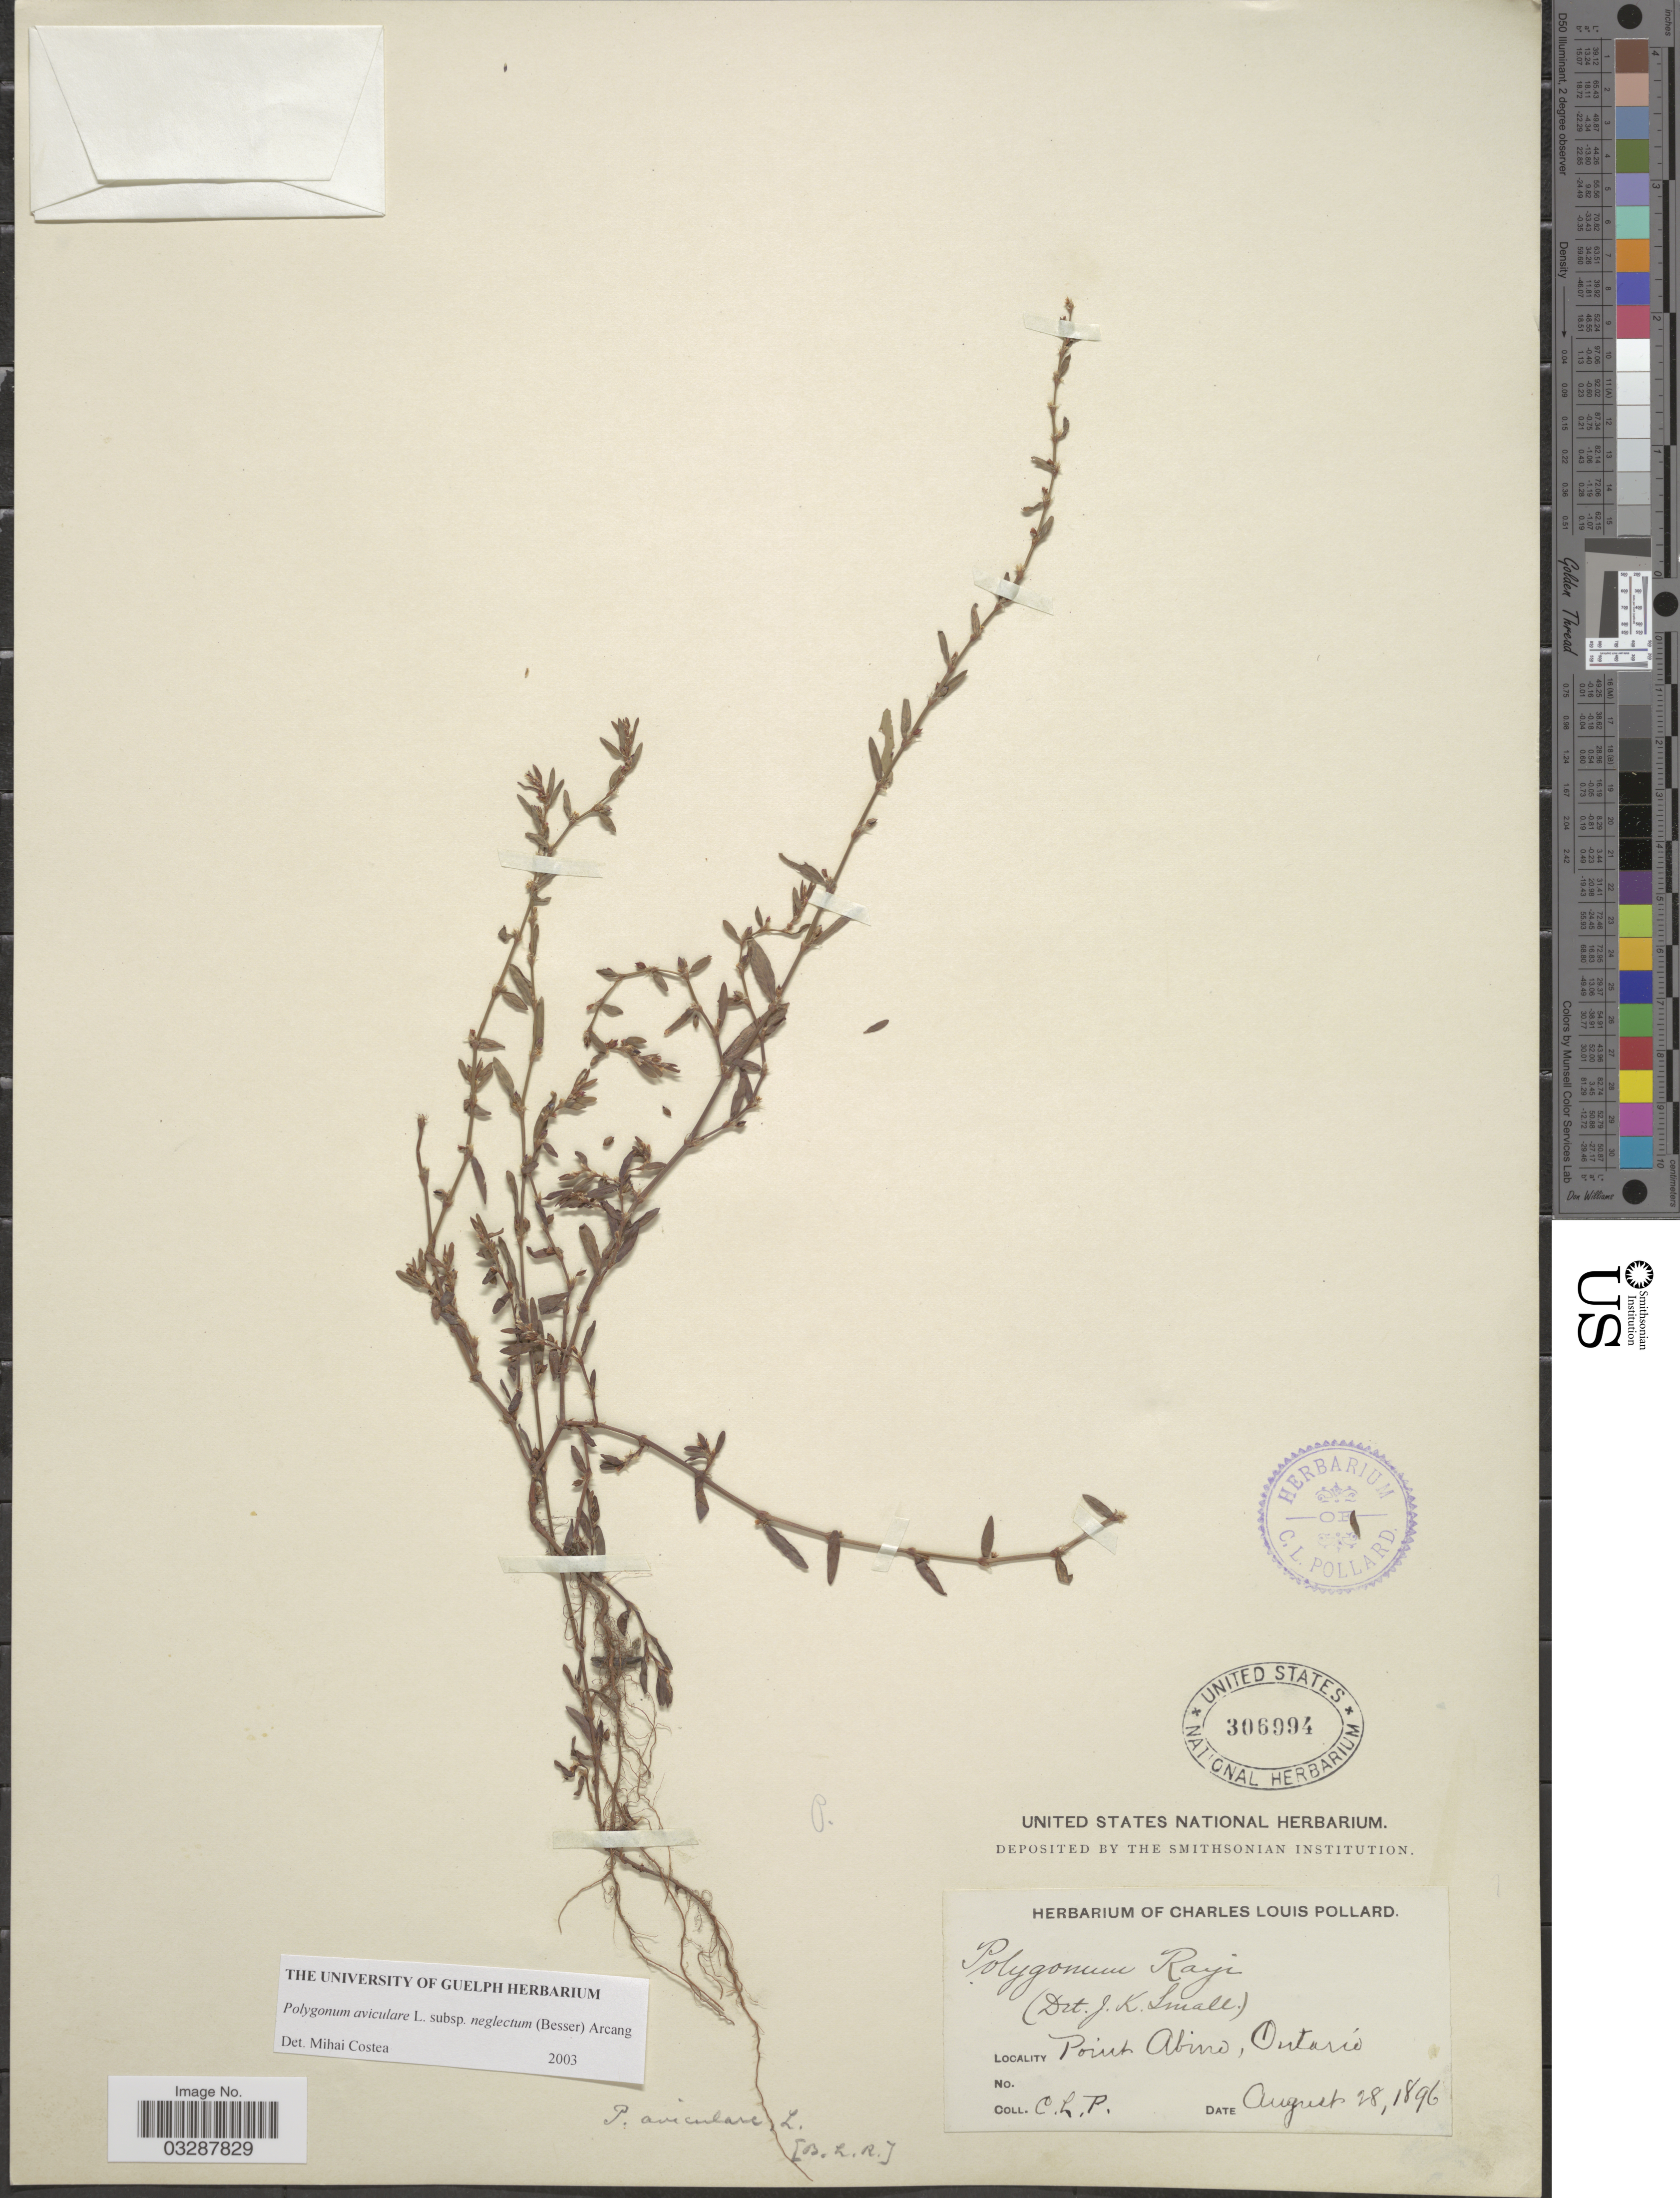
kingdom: Plantae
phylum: Tracheophyta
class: Magnoliopsida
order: Caryophyllales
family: Polygonaceae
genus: Polygonum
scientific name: Polygonum aviculare subsp. neglectum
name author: (Besser) Arcang.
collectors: C. L. Pollard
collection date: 1896-08-28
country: Canada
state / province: Ontario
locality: Point Abino.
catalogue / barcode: US 306994